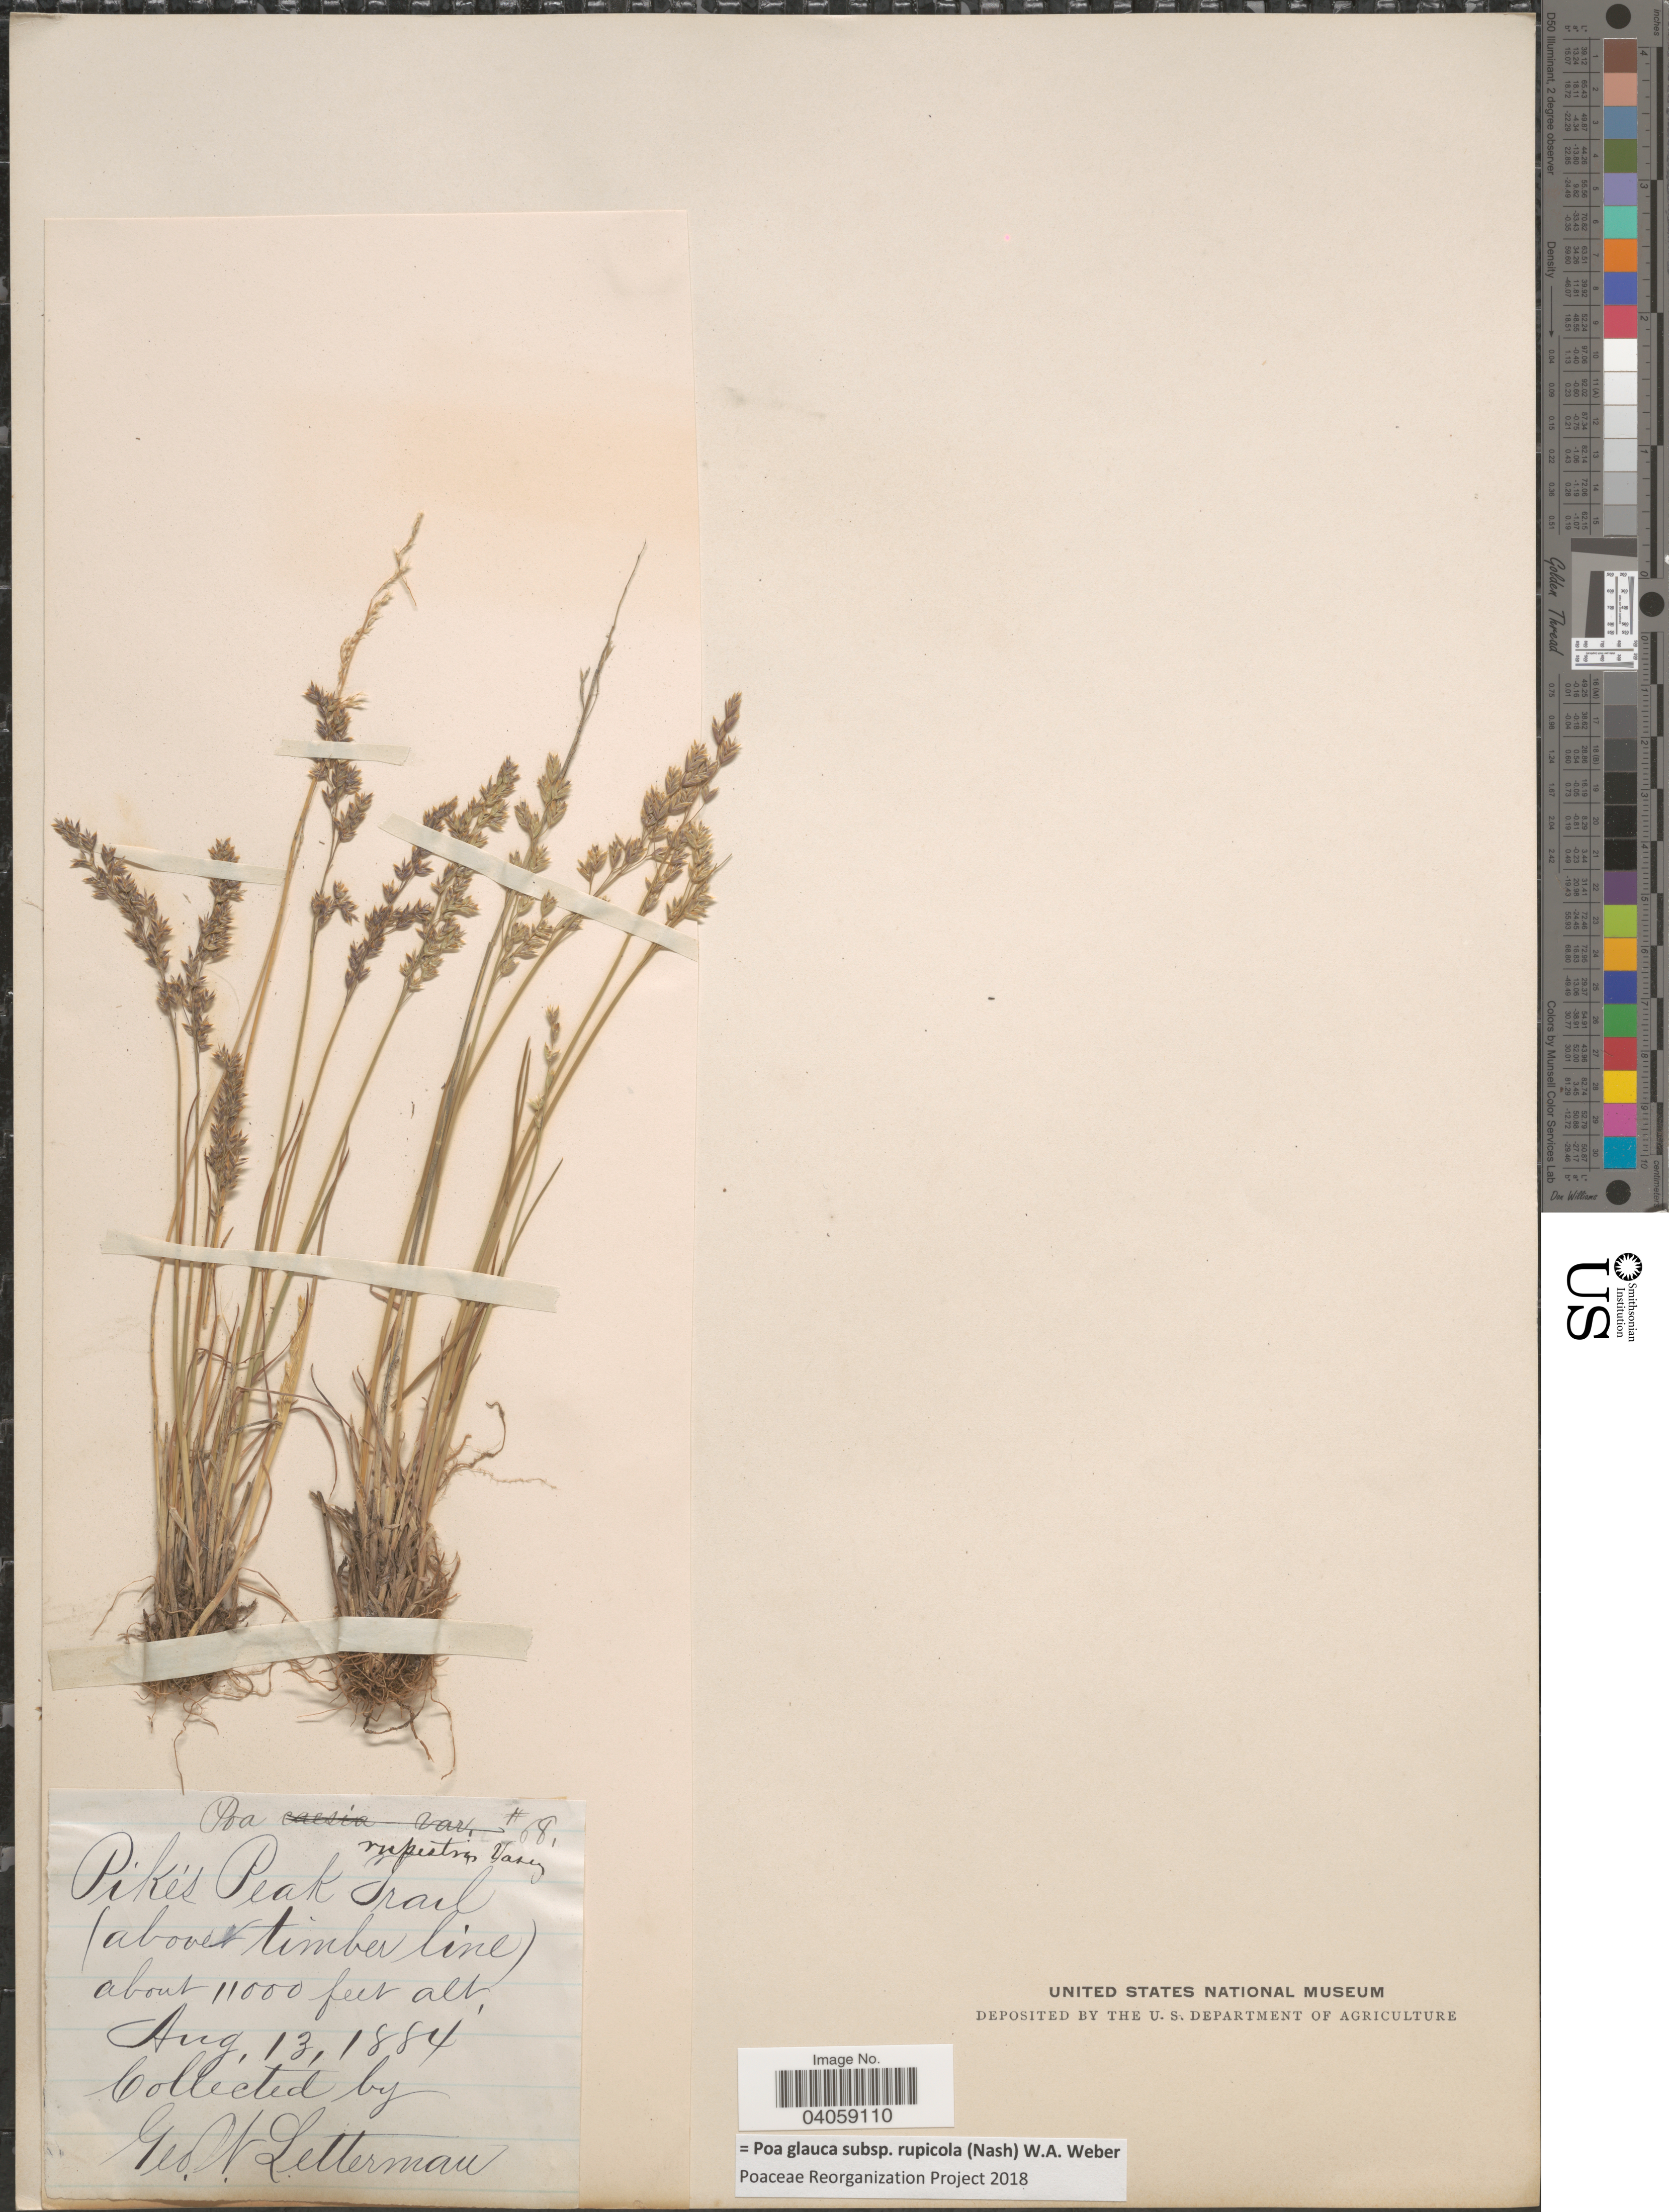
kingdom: Plantae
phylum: Tracheophyta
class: Liliopsida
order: Poales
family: Poaceae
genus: Poa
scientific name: Poa glauca subsp. rupicola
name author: (Nash) W.A. Weber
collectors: G. W. Letterman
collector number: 68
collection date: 1884-08-13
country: United States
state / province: Colorado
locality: Pike's Peak Trail (about timber line).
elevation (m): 3353